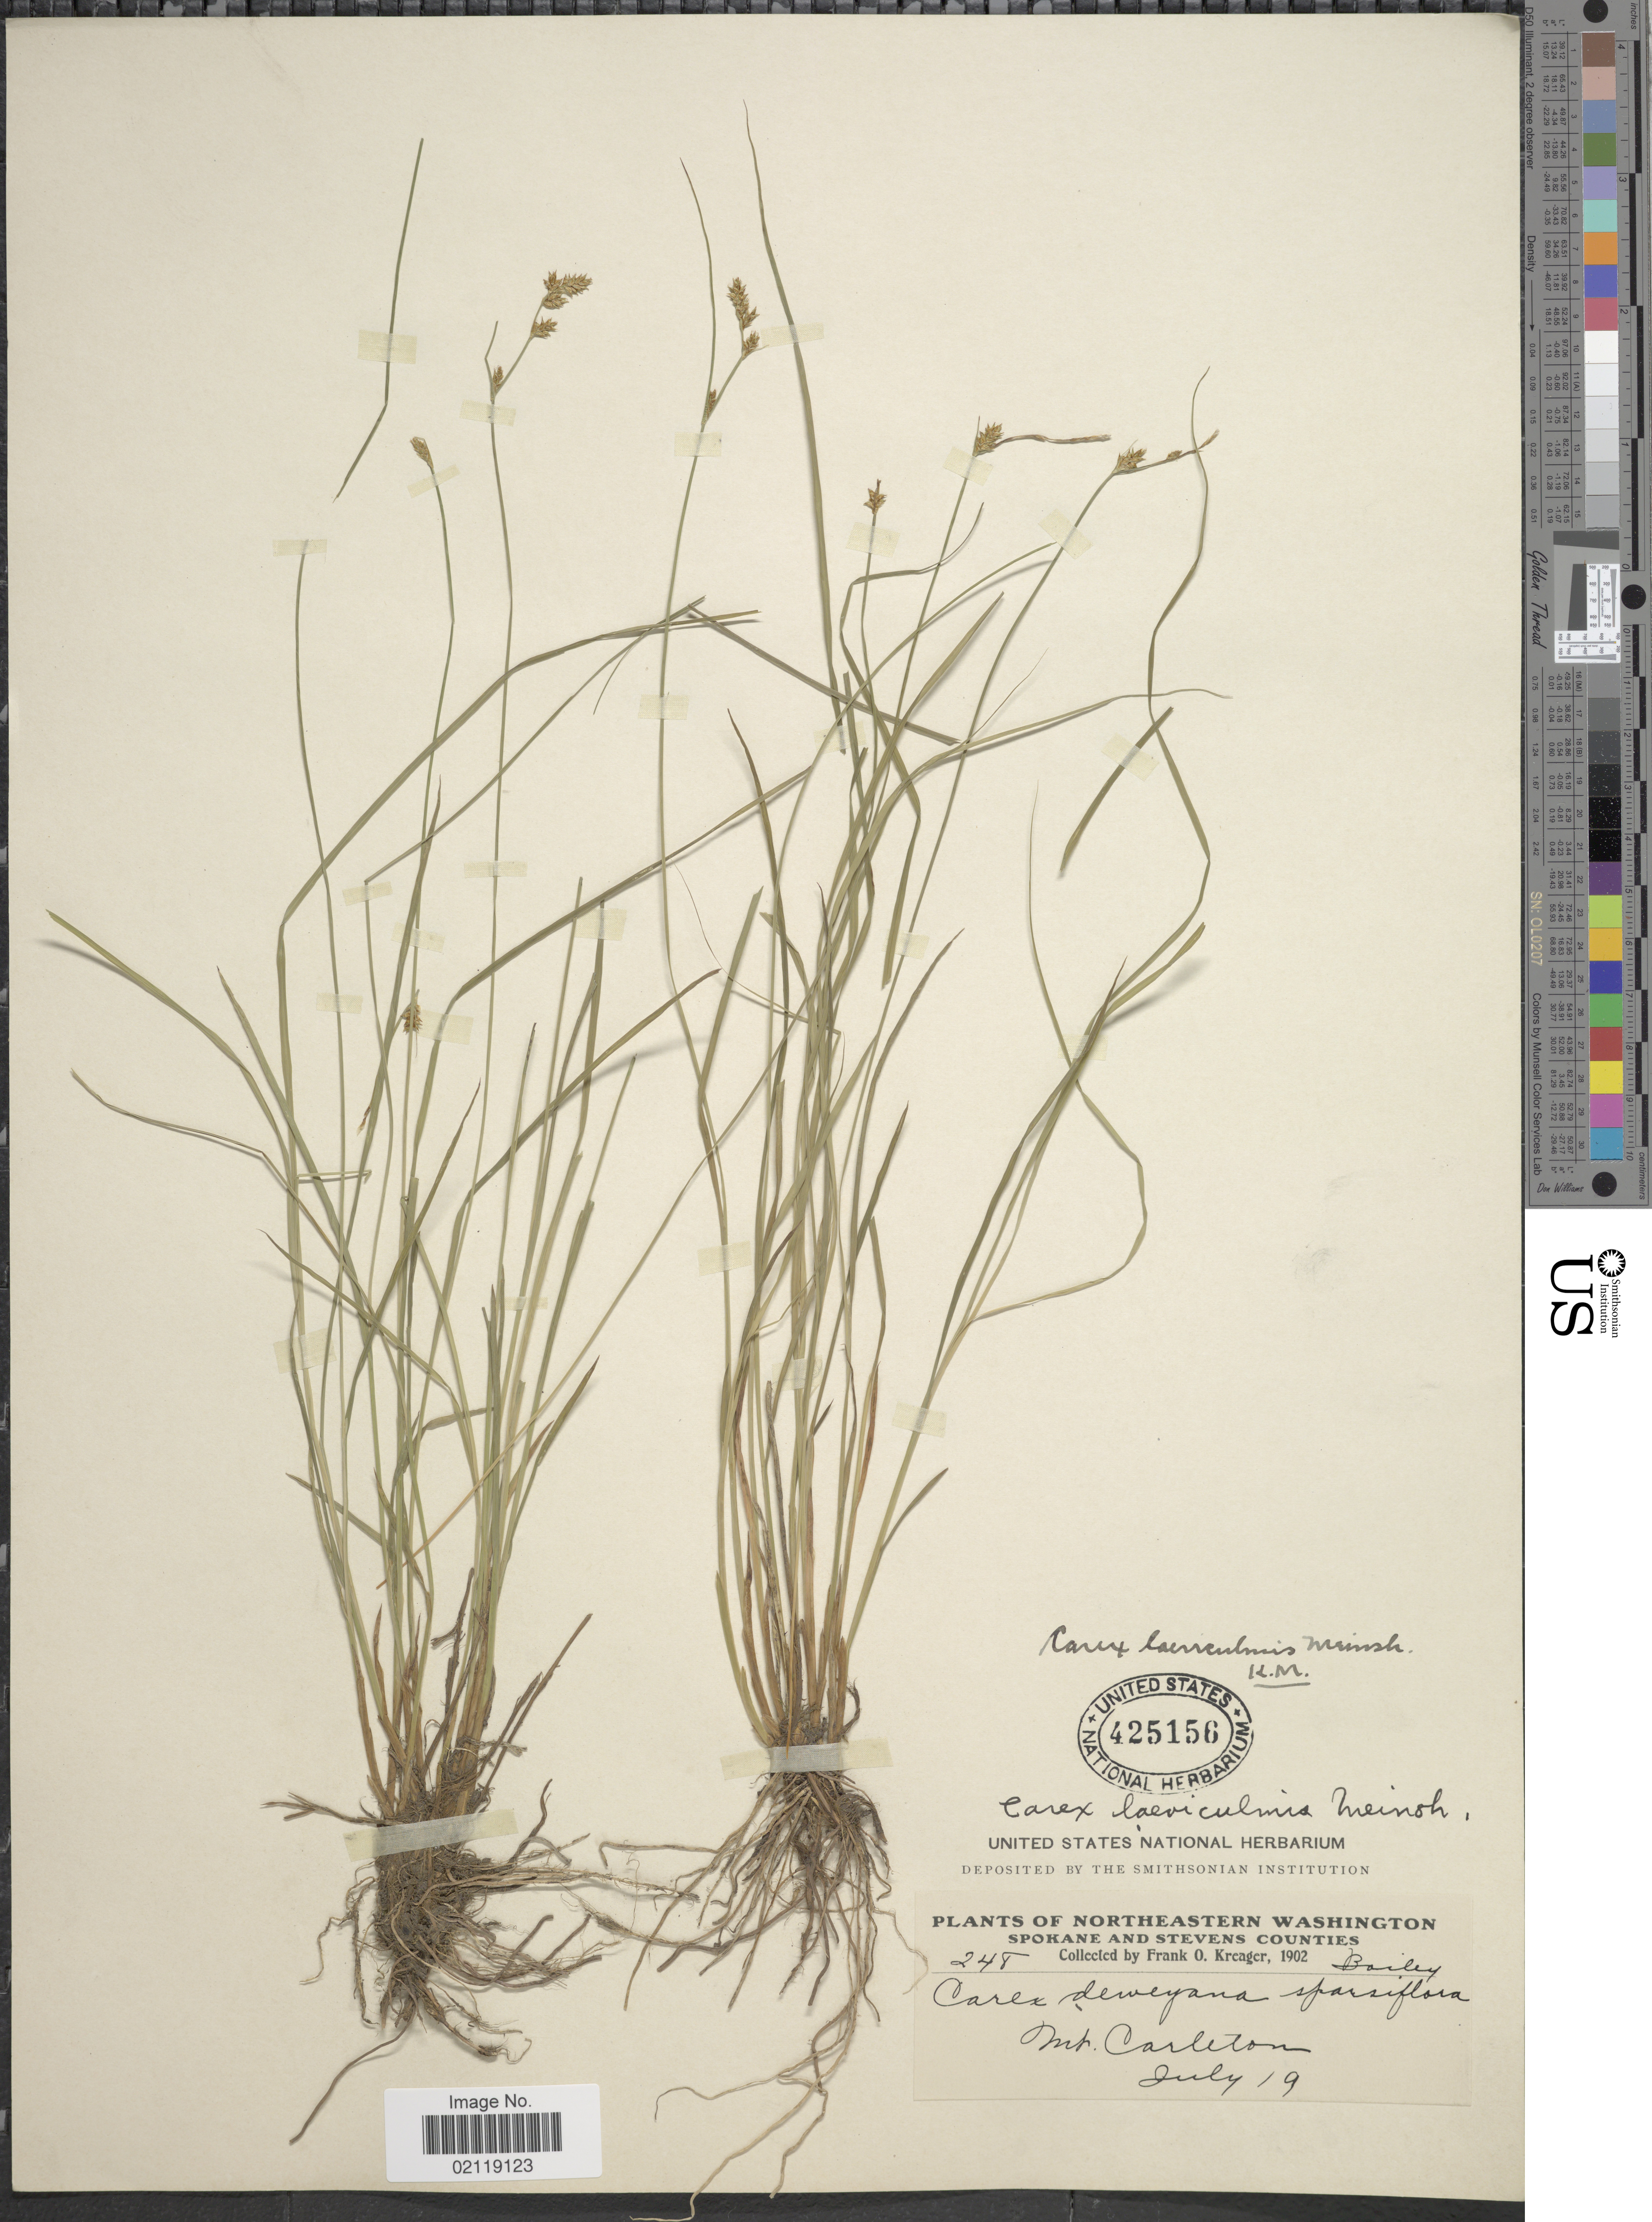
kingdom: Plantae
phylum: Tracheophyta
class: Liliopsida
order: Poales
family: Cyperaceae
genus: Carex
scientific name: Carex laeviculmis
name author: Meinsh.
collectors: F. Kreager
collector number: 248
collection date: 1902-07-19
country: United States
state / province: Washington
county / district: Spokane / Stevens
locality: Northeastern Washington. Spokane and Stevens Counties. Mt. Carleton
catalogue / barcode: US 425156